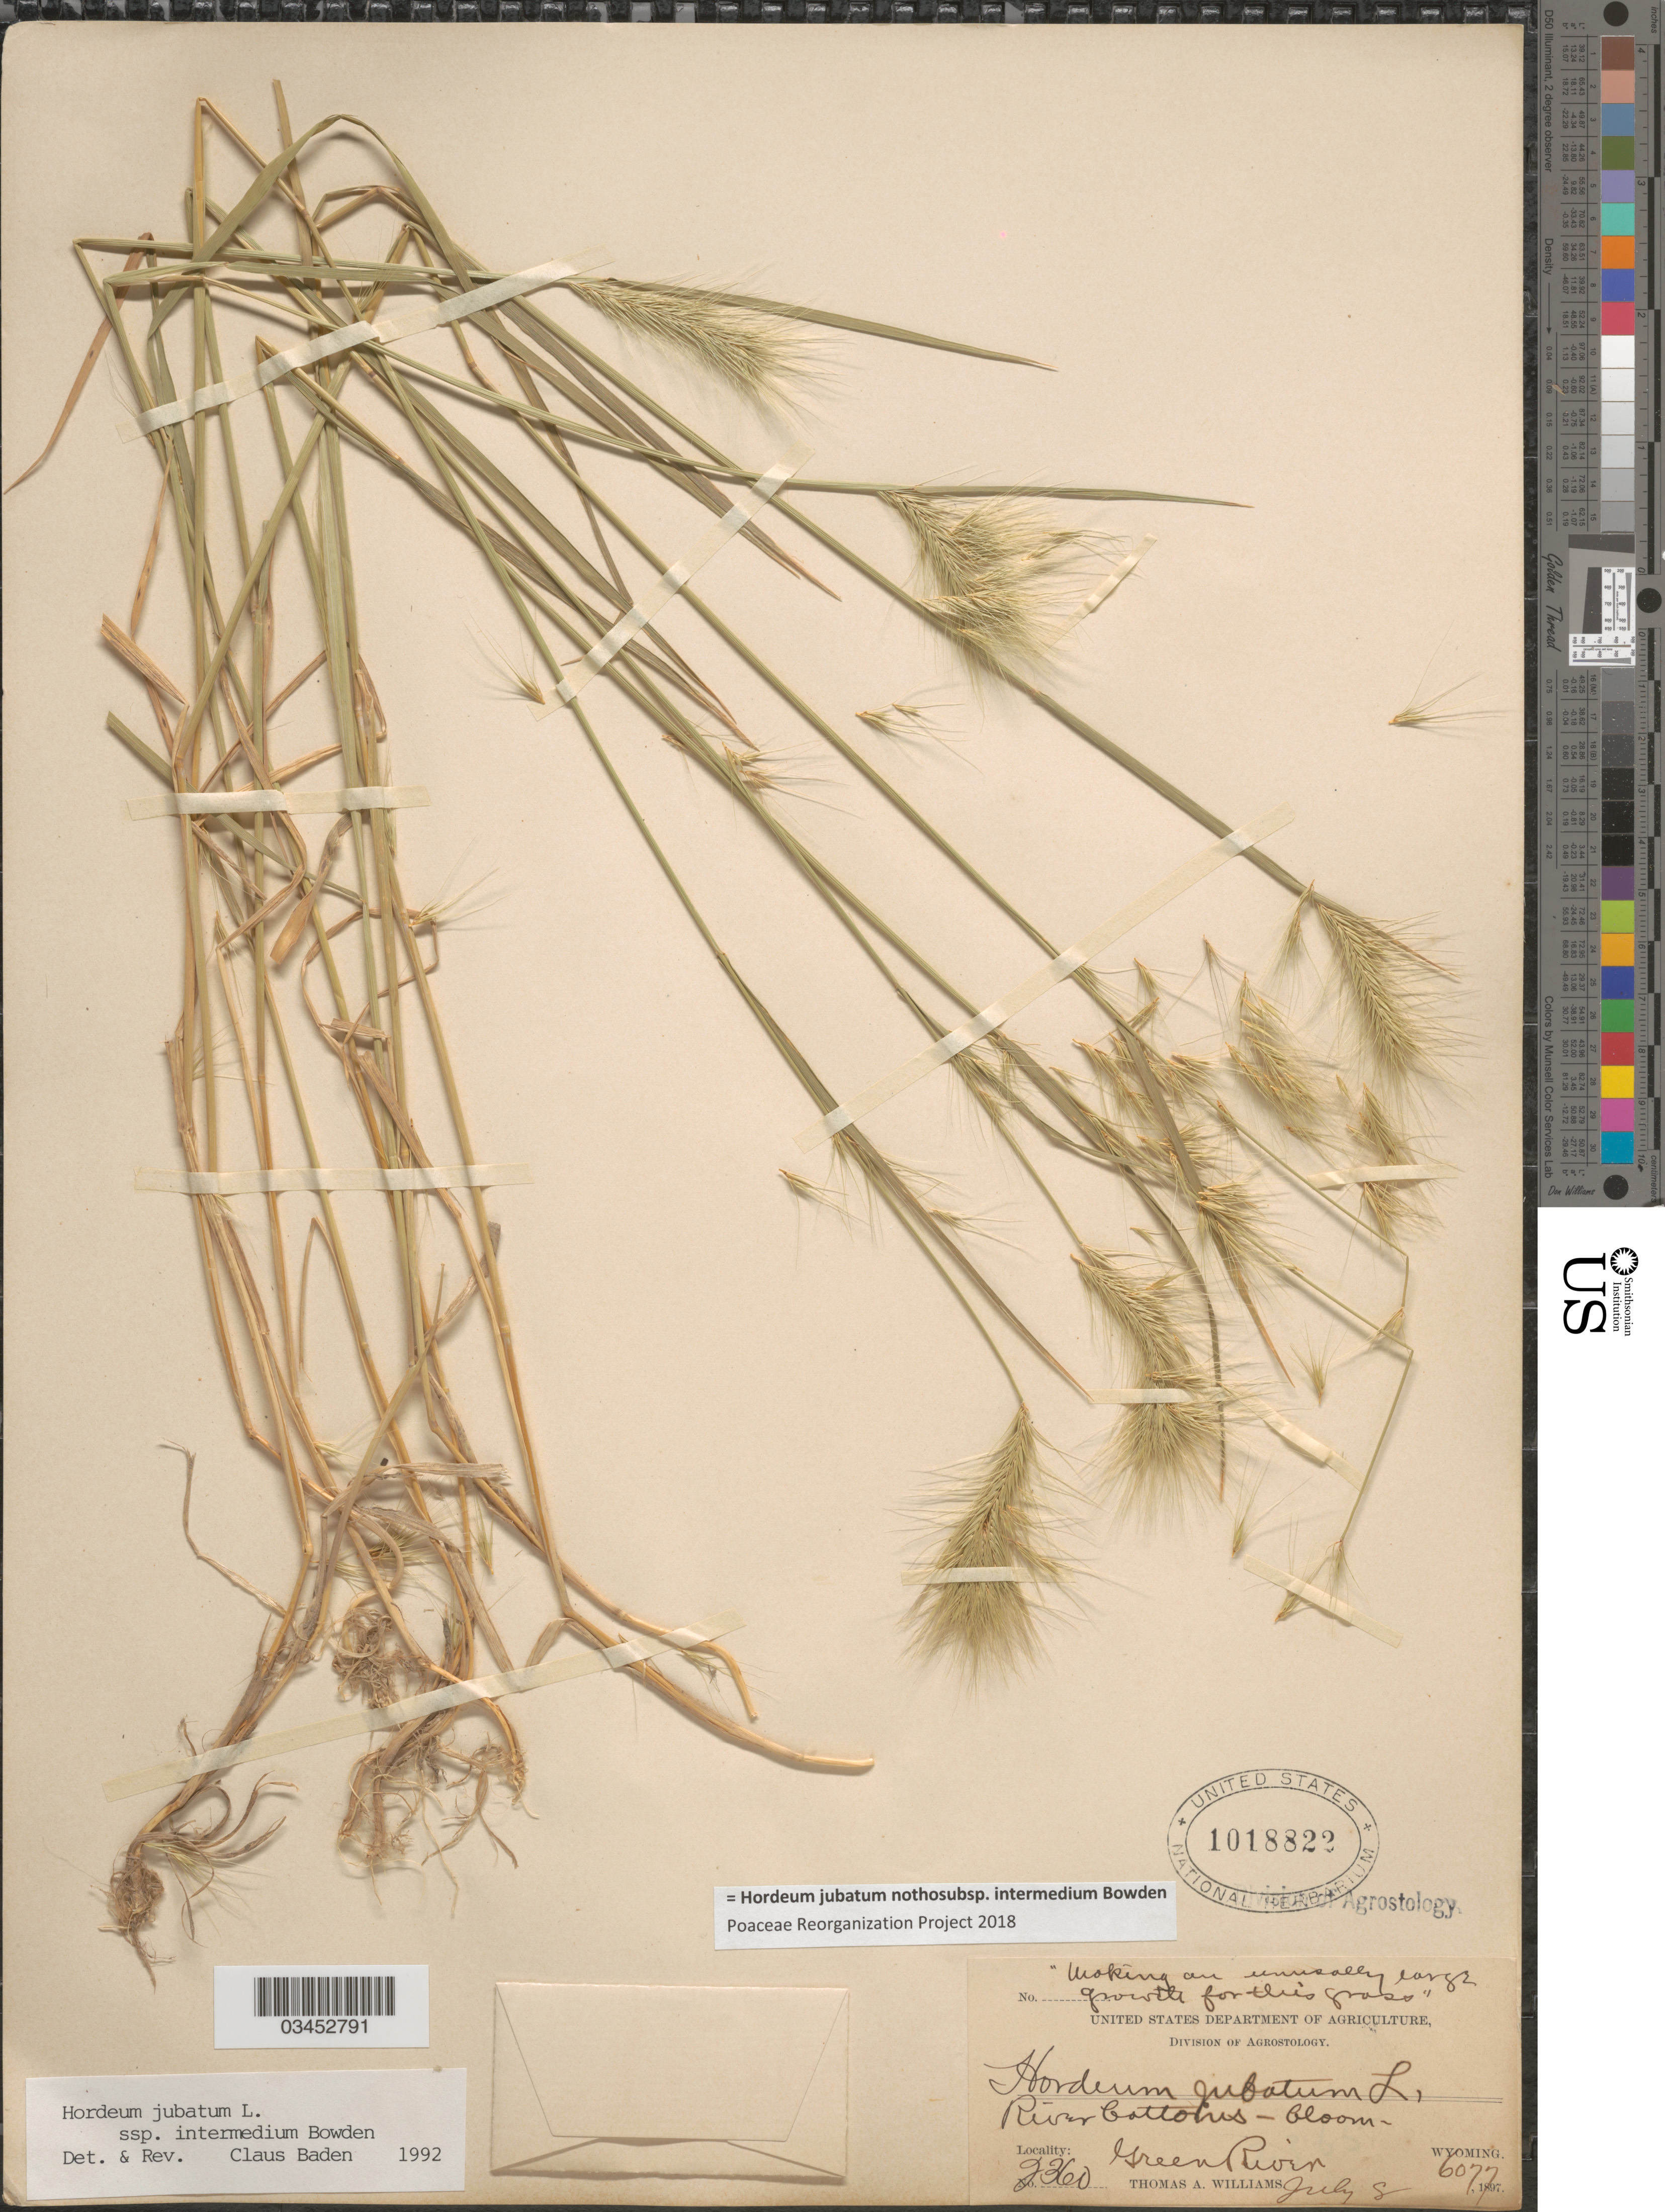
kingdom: Plantae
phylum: Tracheophyta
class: Liliopsida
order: Poales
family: Poaceae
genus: Hordeum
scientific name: Hordeum jubatum nothosubsp. intermedium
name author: Bowden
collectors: T. A. Williams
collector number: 2360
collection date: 1897-07-08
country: United States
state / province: Wyoming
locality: Green River.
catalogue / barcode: US 1018822